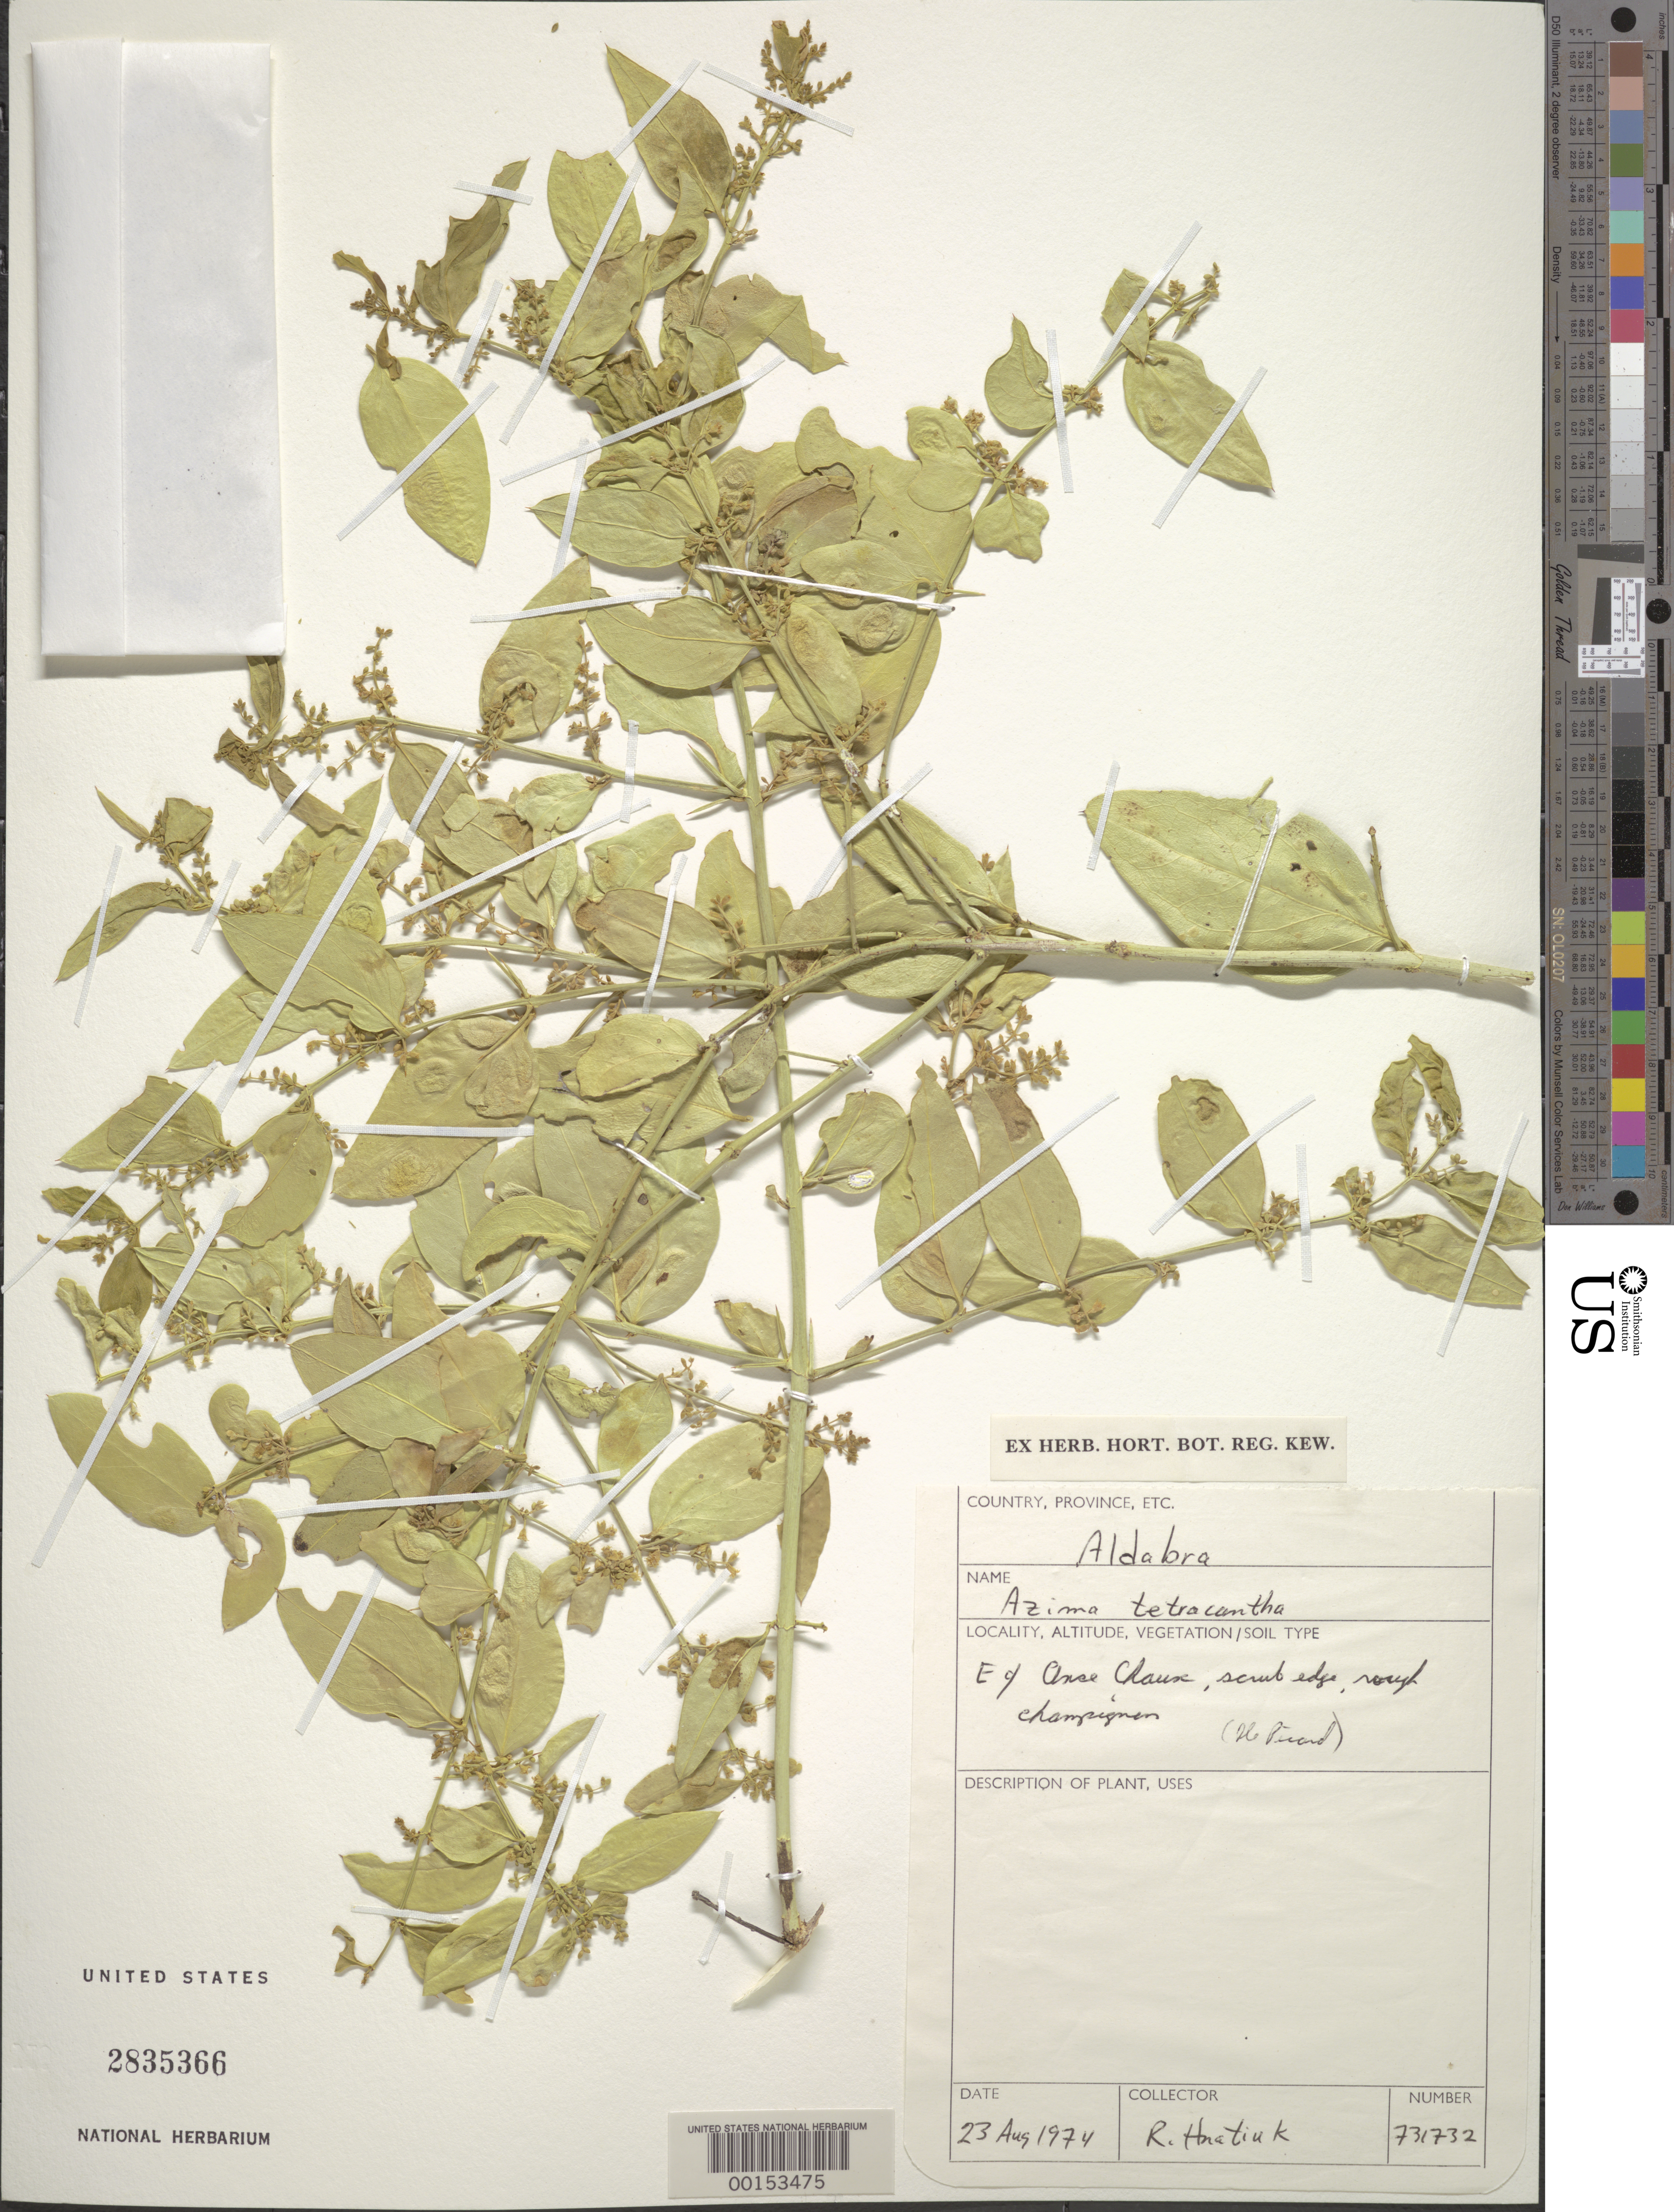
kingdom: Plantae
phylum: Tracheophyta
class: Magnoliopsida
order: Brassicales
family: Salvadoraceae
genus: Azima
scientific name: Azima tetracantha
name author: Lam.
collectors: R. Hnatiuk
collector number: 731732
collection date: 1974-08-23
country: Seychelles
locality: Aldabra. E of Anse Chaux. (Ile Pirard).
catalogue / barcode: US 2835366